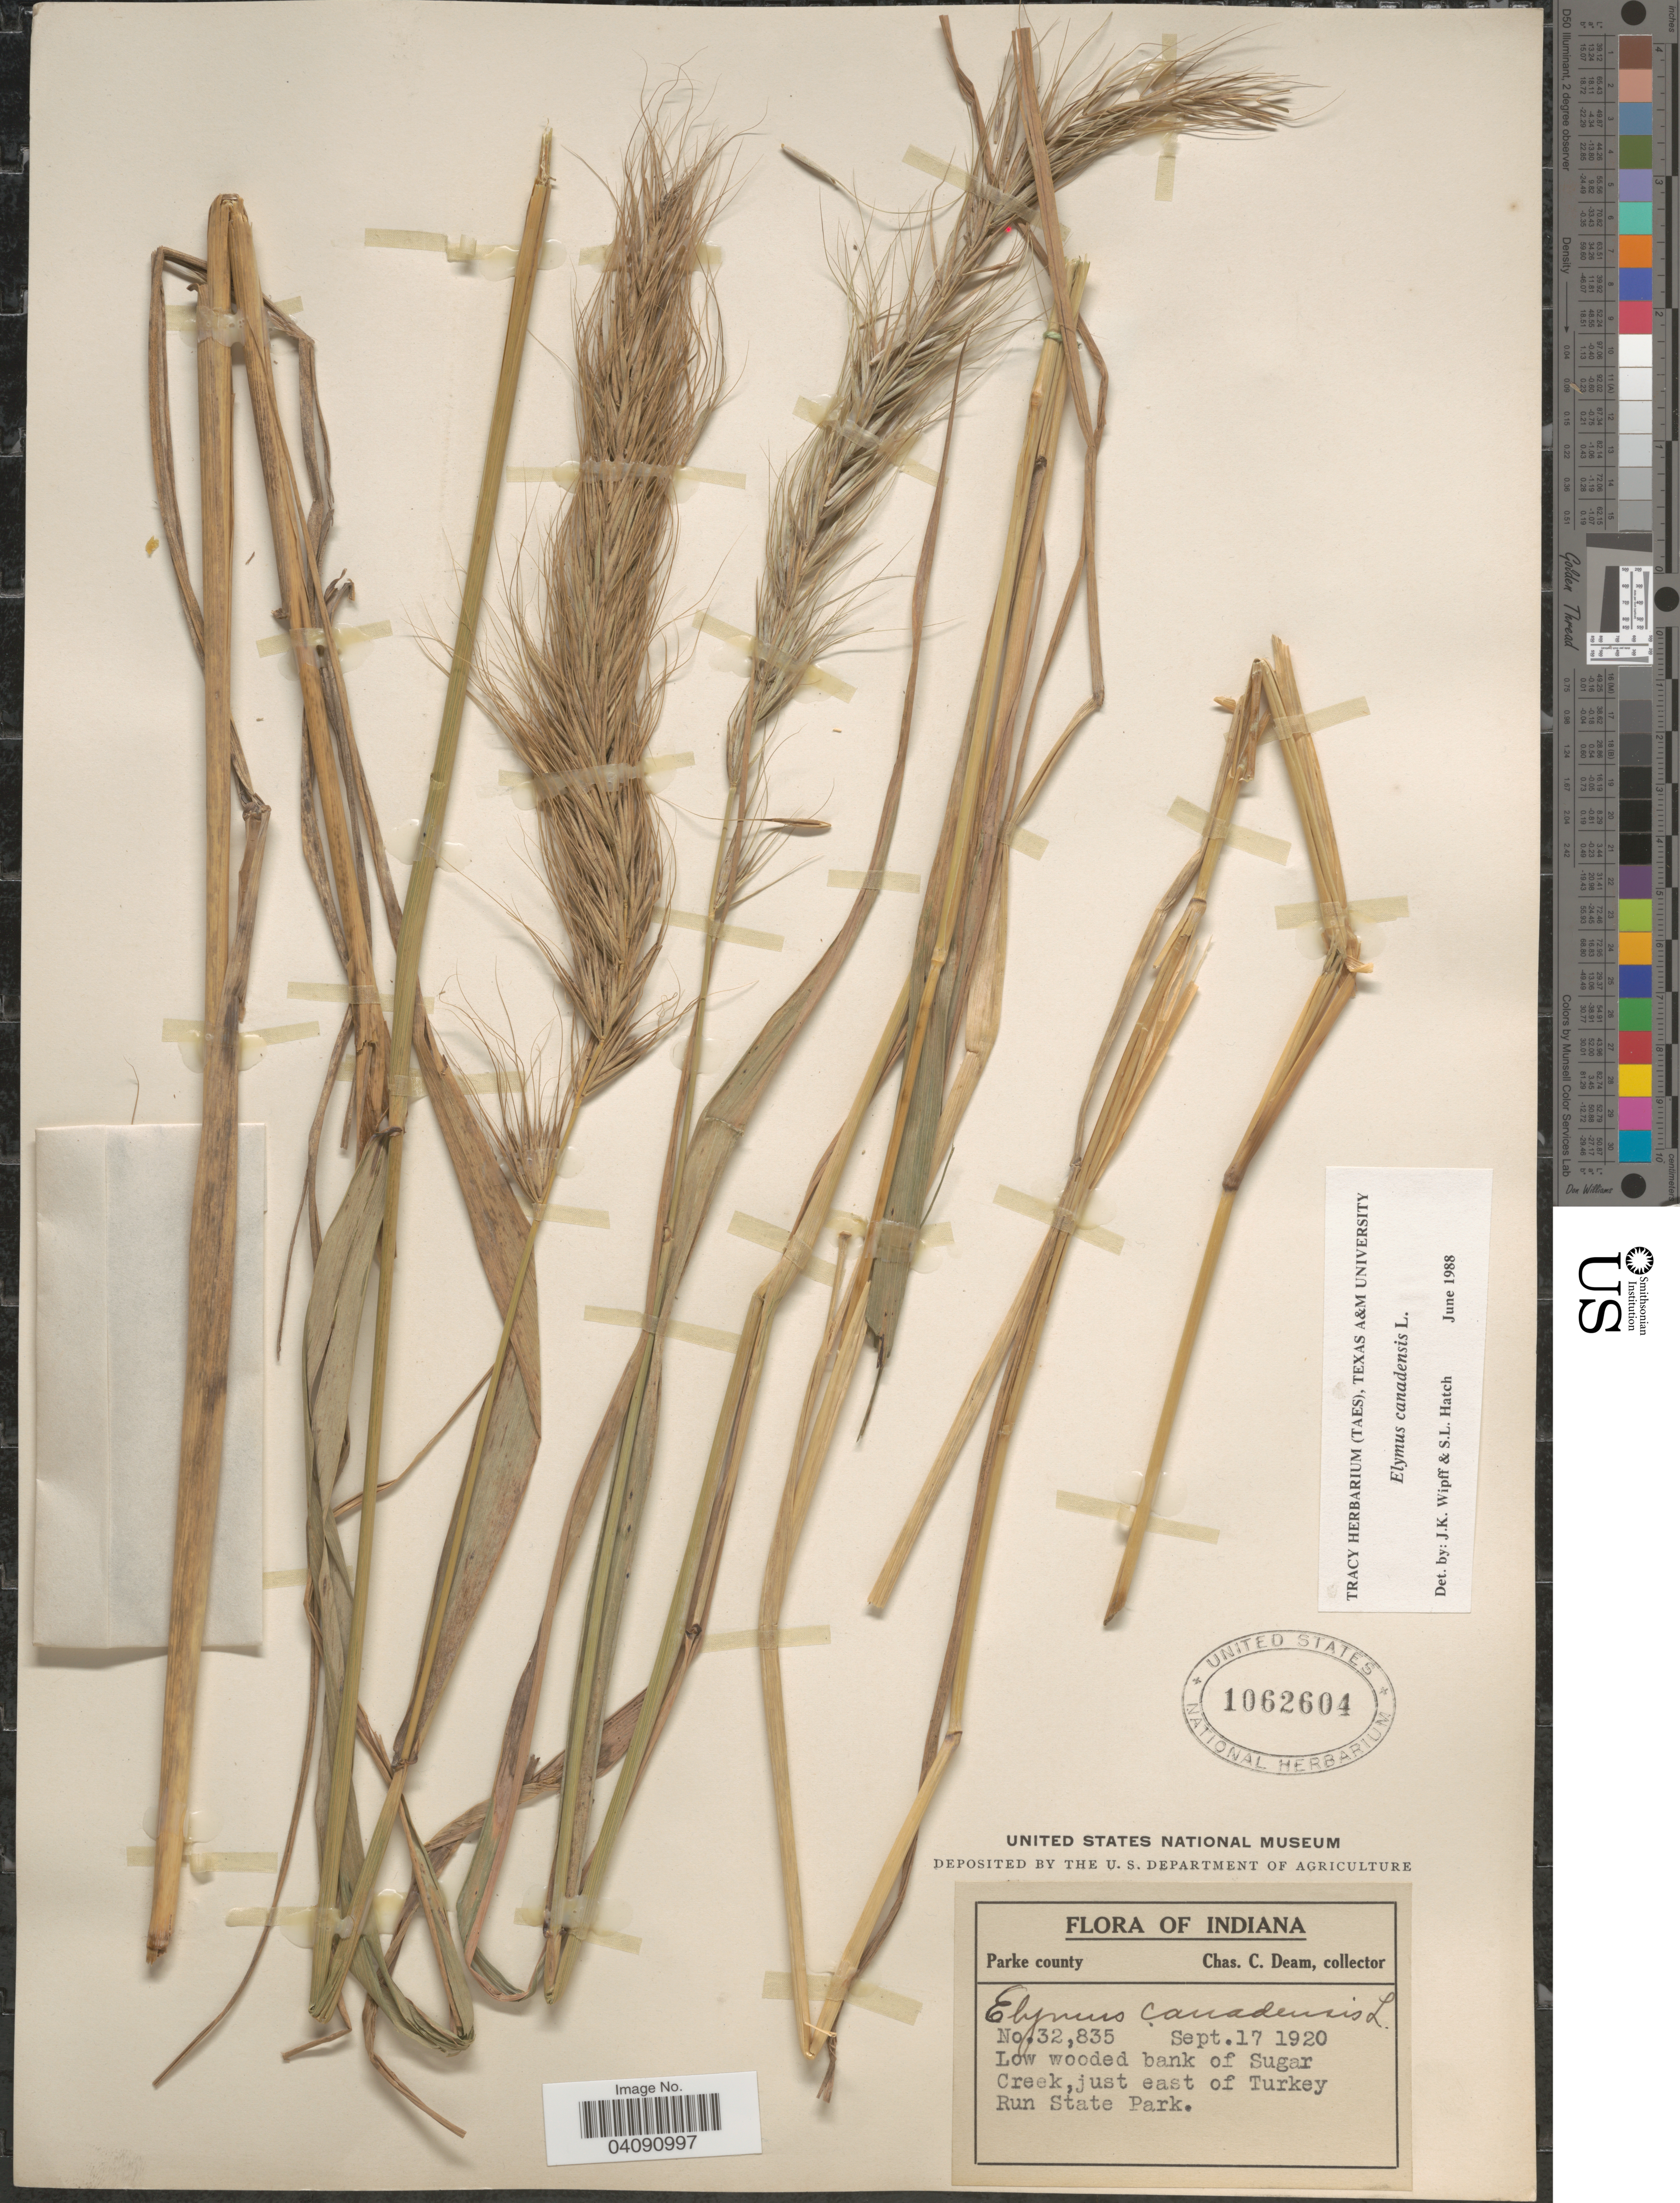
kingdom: Plantae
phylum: Tracheophyta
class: Liliopsida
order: Poales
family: Poaceae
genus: Elymus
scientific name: Elymus canadensis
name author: L.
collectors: C. C. Deam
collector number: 32835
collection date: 1920-09-17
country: United States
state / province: Indiana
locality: Parke county. Low wooded bank of Sugar Creek, just east of Turkey Run State Park.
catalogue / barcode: US 1062604